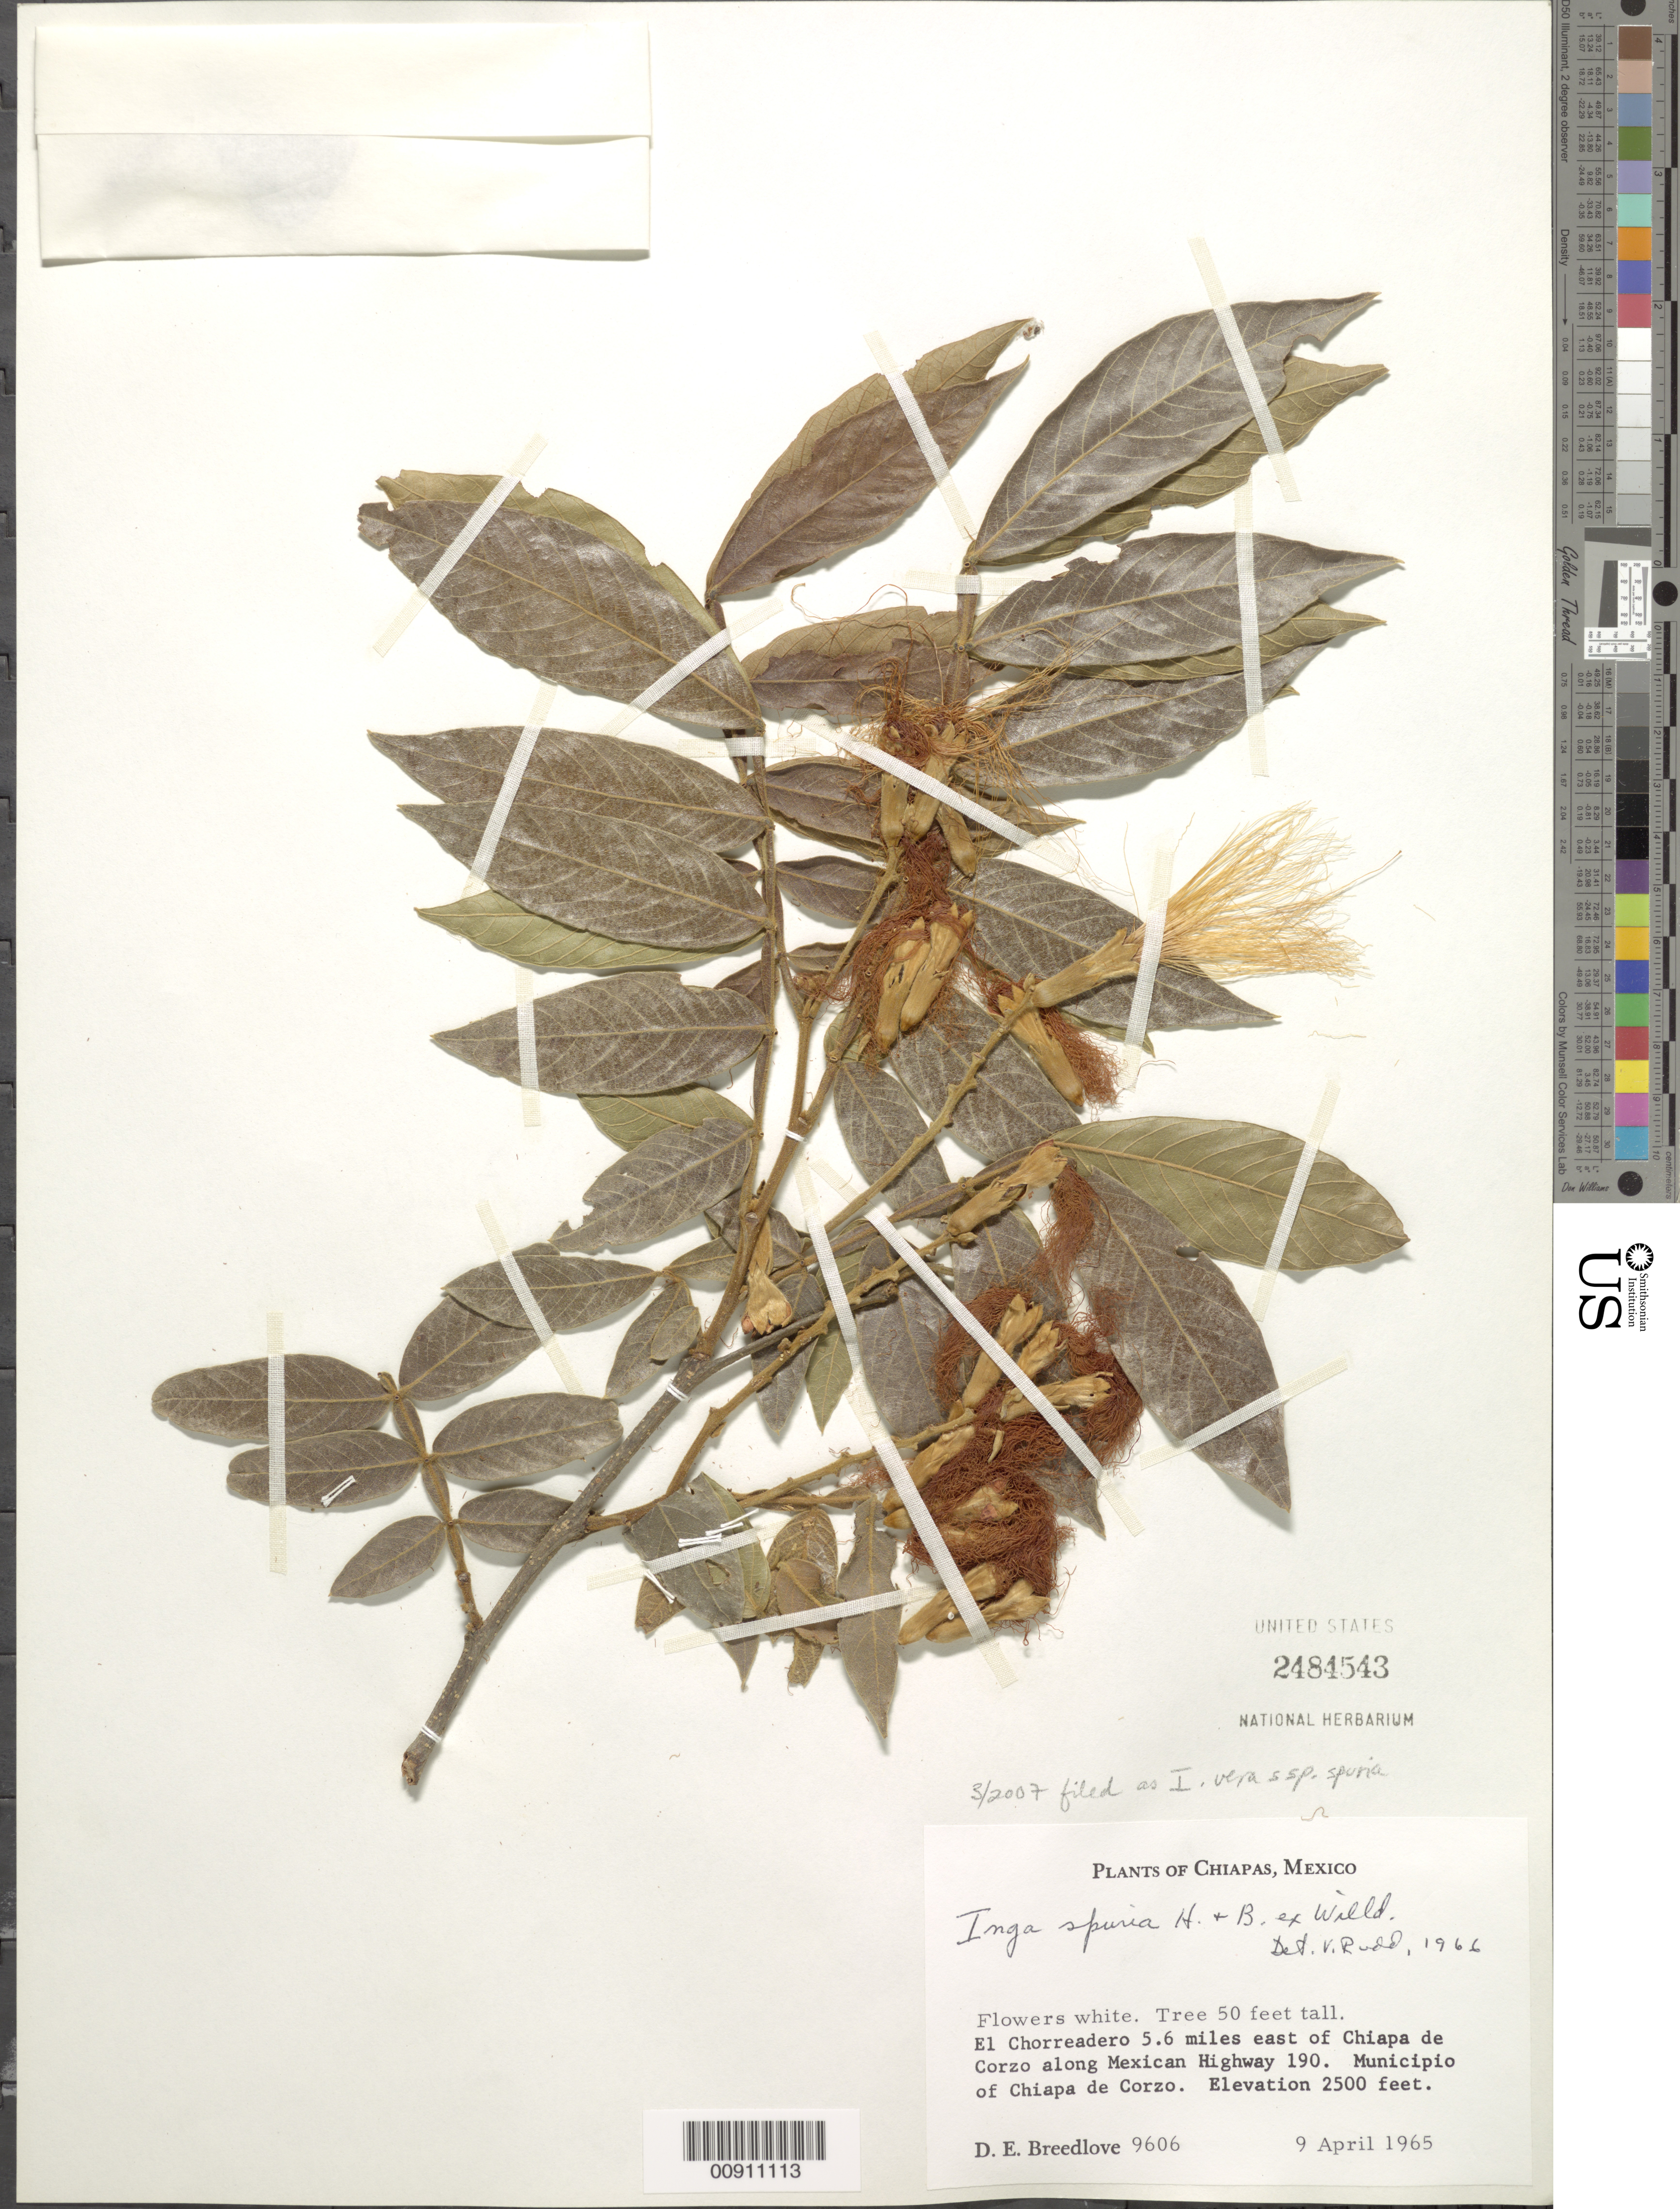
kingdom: Plantae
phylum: Tracheophyta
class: Magnoliopsida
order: Fabales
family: Fabaceae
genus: Inga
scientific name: Inga vera subsp. vera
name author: Willd.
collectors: D. E. Breedlove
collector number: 9606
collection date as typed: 09 Apr 1965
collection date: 1965-04-09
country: Mexico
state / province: Chiapas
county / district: Chiapa de Corzo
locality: El Chorreadero 5.6 miles east of Chiapa de Corzo along Mexican Highway 190. Municipio of Chiapa de Corzo, Chiapas.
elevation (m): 762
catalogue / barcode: US 2484543